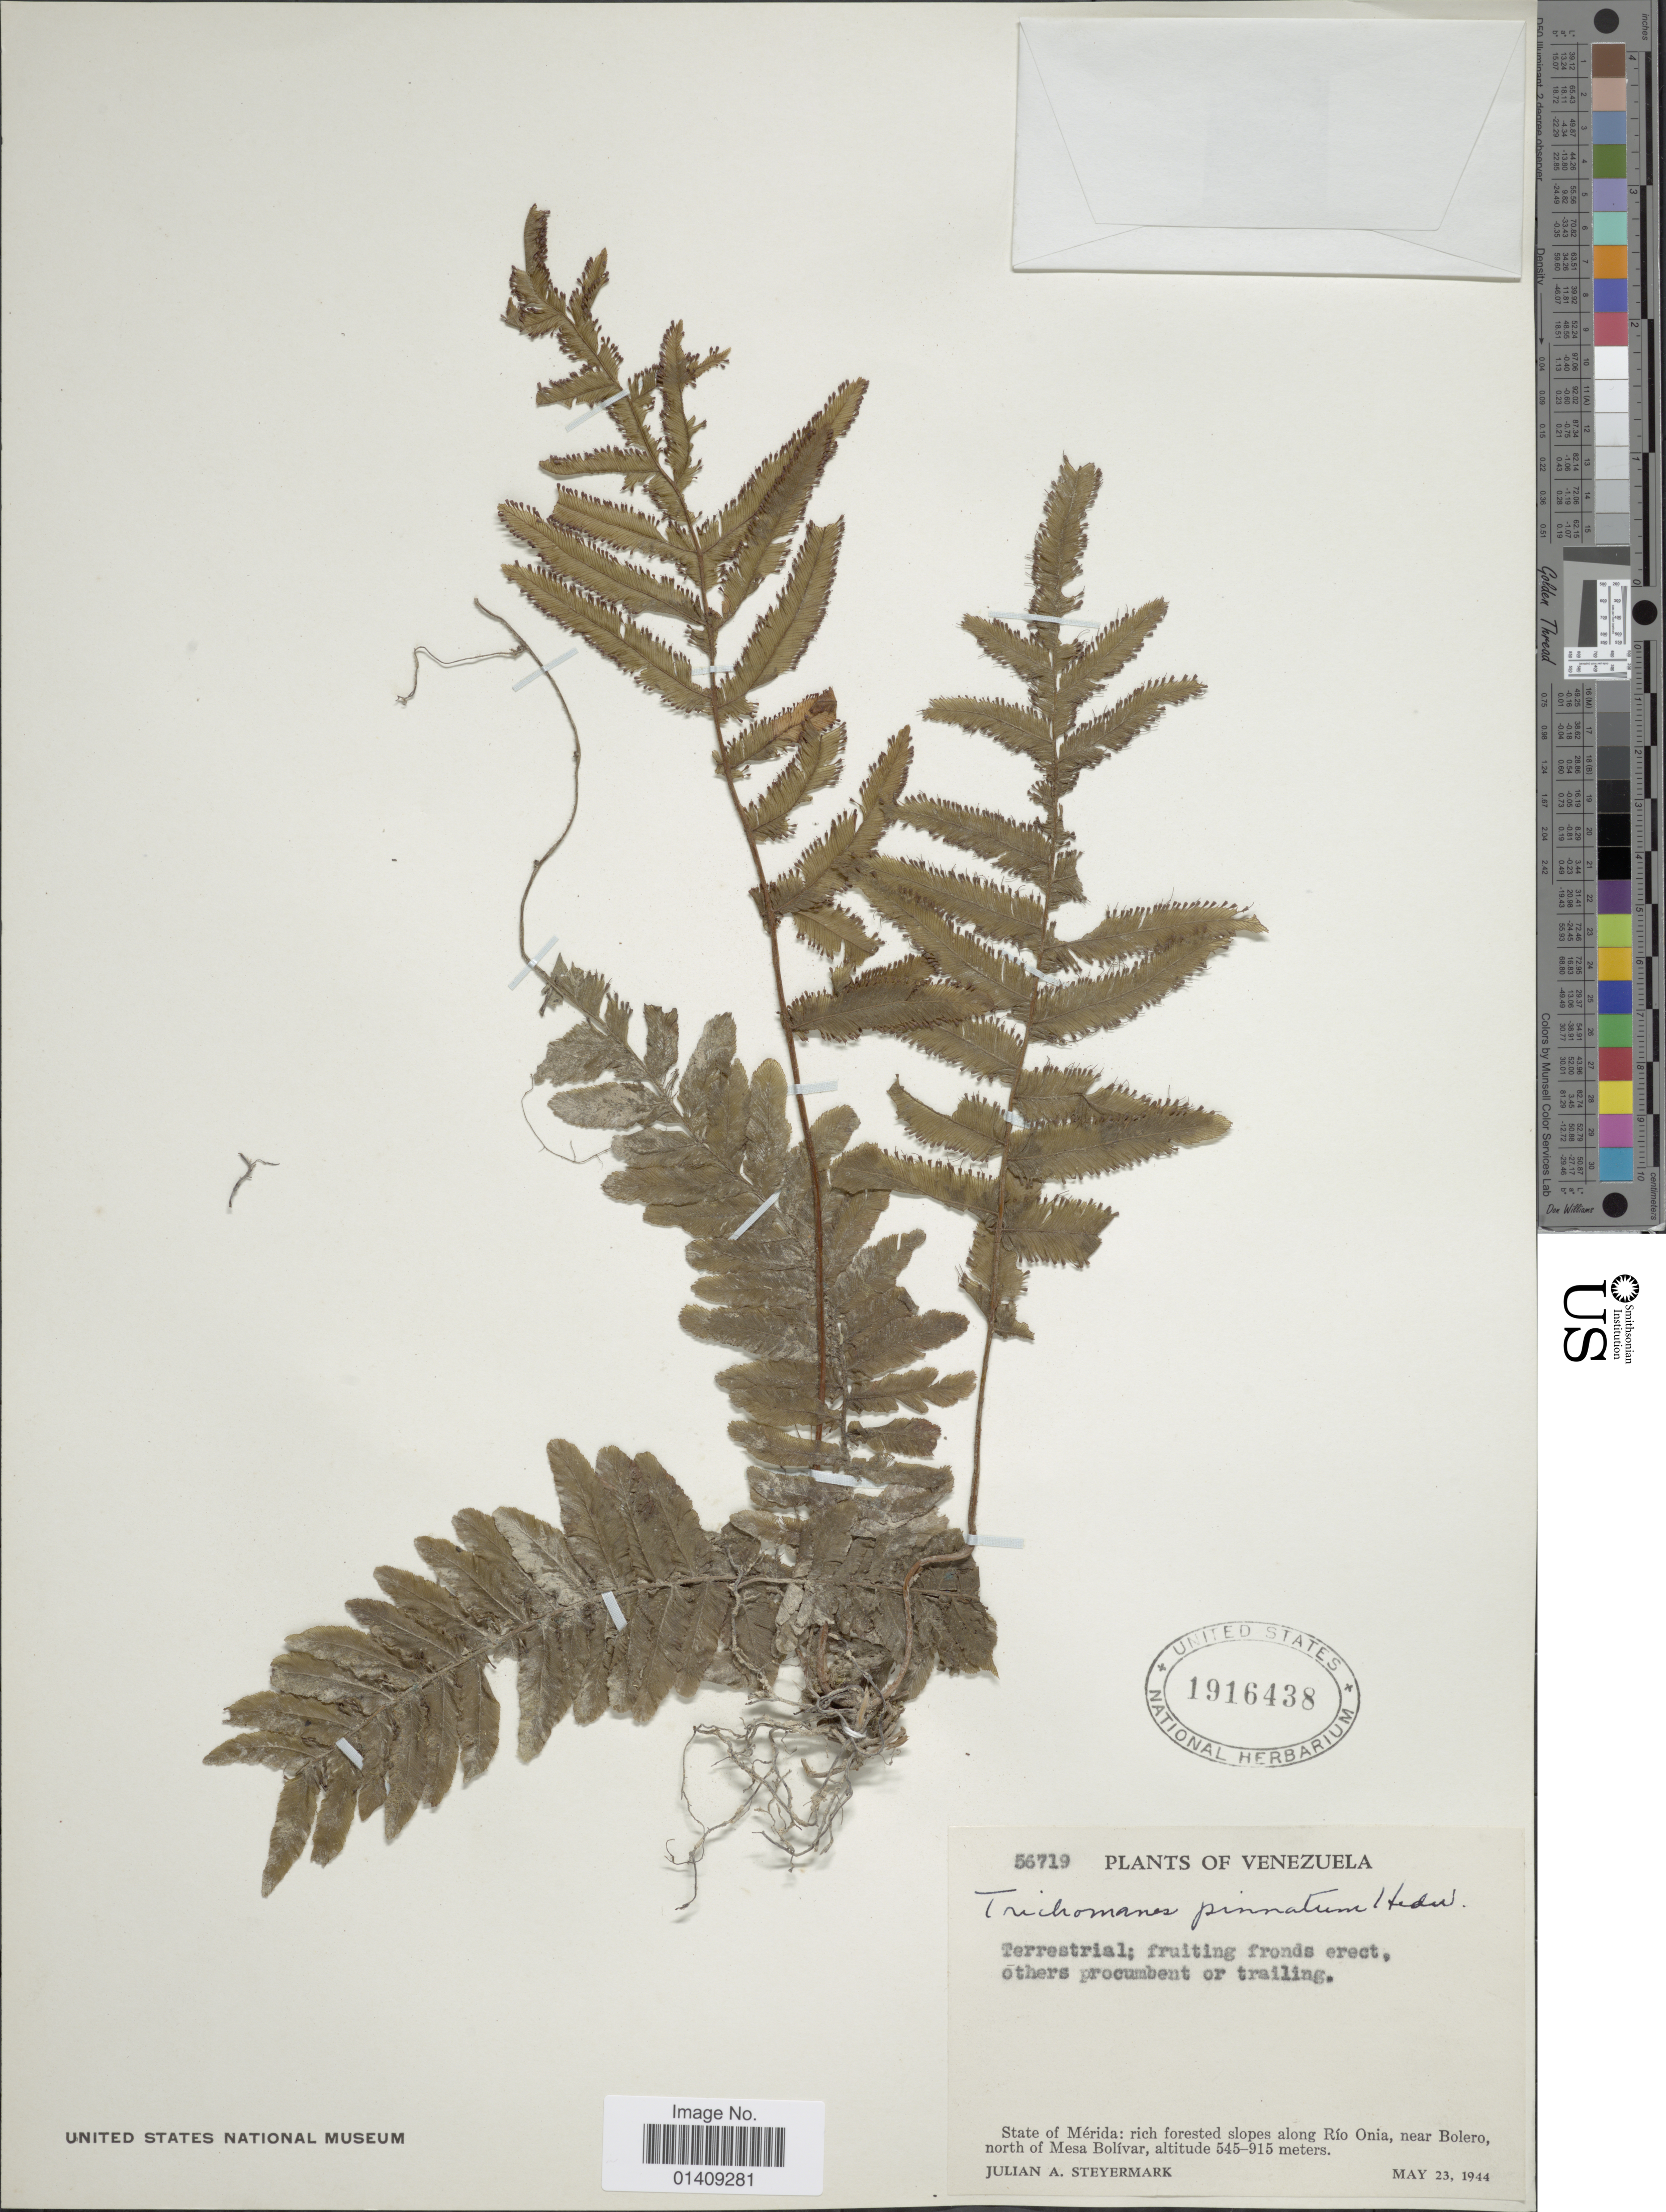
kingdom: Plantae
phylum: Tracheophyta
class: Polypodiopsida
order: Hymenophyllales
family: Hymenophyllaceae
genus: Trichomanes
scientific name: Trichomanes pinnatum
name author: Hedw.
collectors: J. Steyermark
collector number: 56719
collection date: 1944-05-23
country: Venezuela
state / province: Mérida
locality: State of Merida: slopes along Onia, near Bolero north of Mesa Bolivar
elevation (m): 545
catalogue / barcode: US 1916438